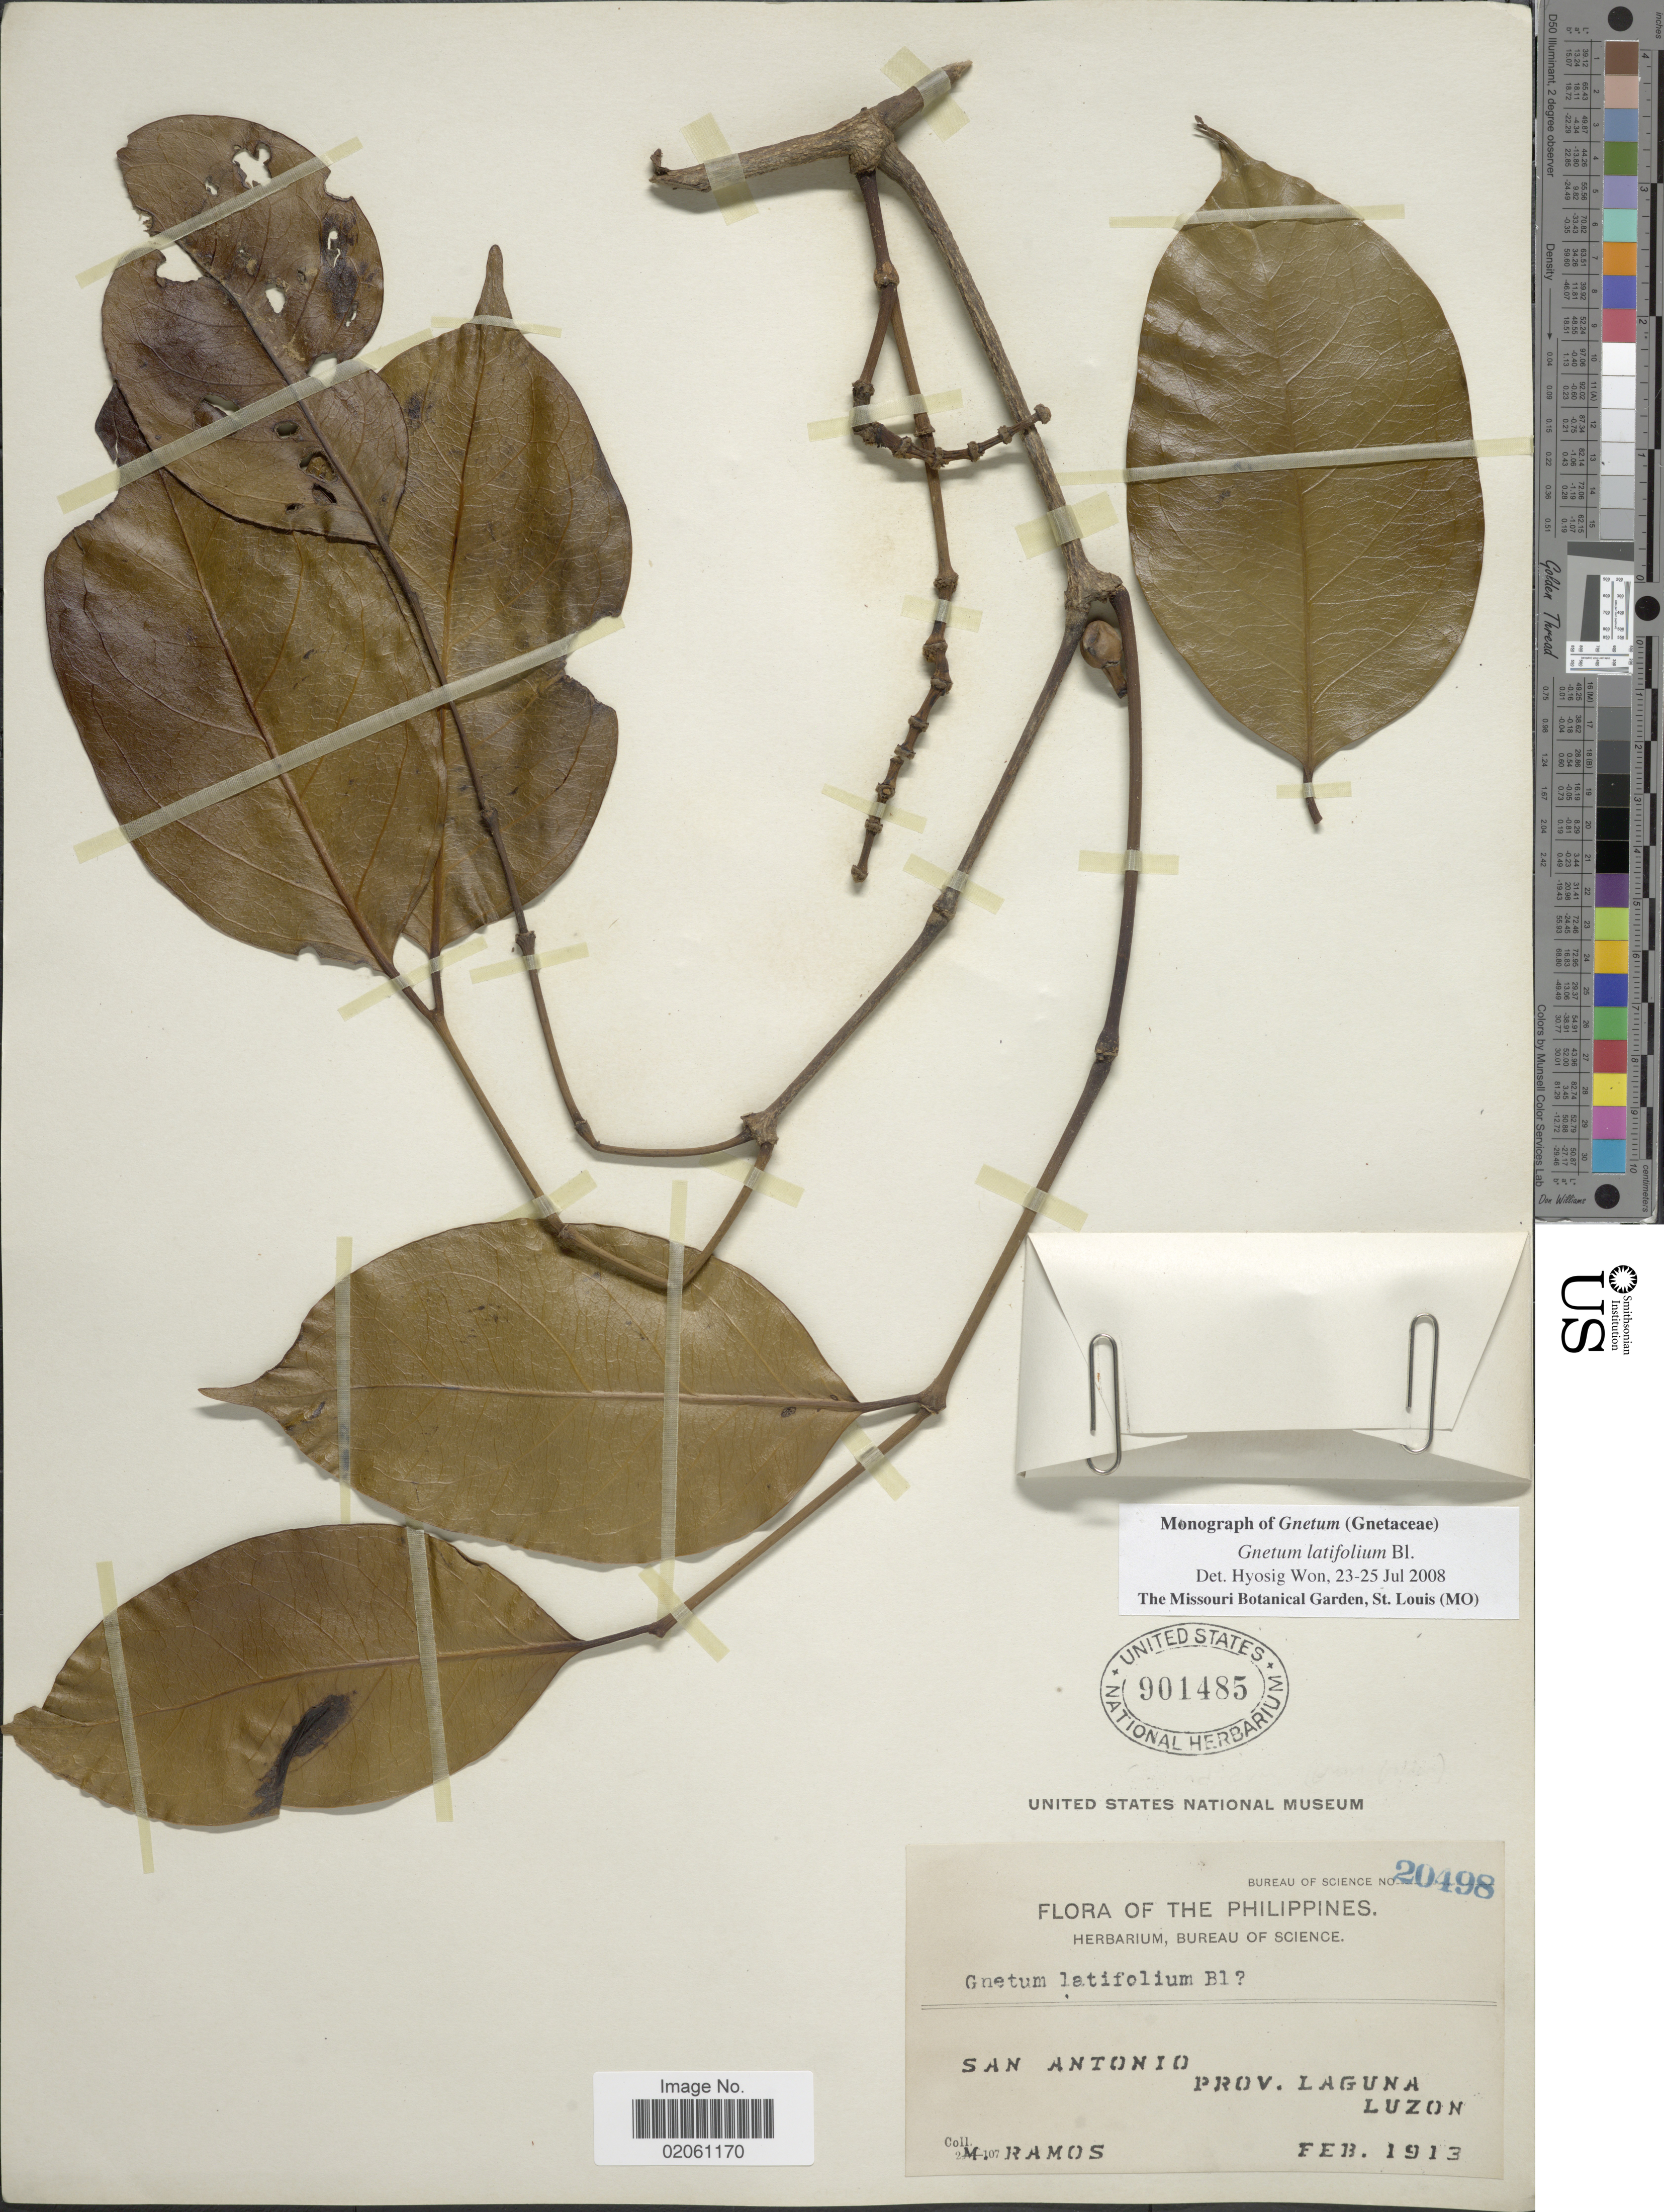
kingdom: Plantae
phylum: Tracheophyta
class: Gnetopsida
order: Gnetales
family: Gnetaceae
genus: Gnetum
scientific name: Gnetum indicum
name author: (Lour.) Merr.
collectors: M. Ramos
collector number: Bureau of Science 20498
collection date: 1913-02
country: Philippines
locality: San Antonio. Prov. Laguna. Luzon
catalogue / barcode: US 901485